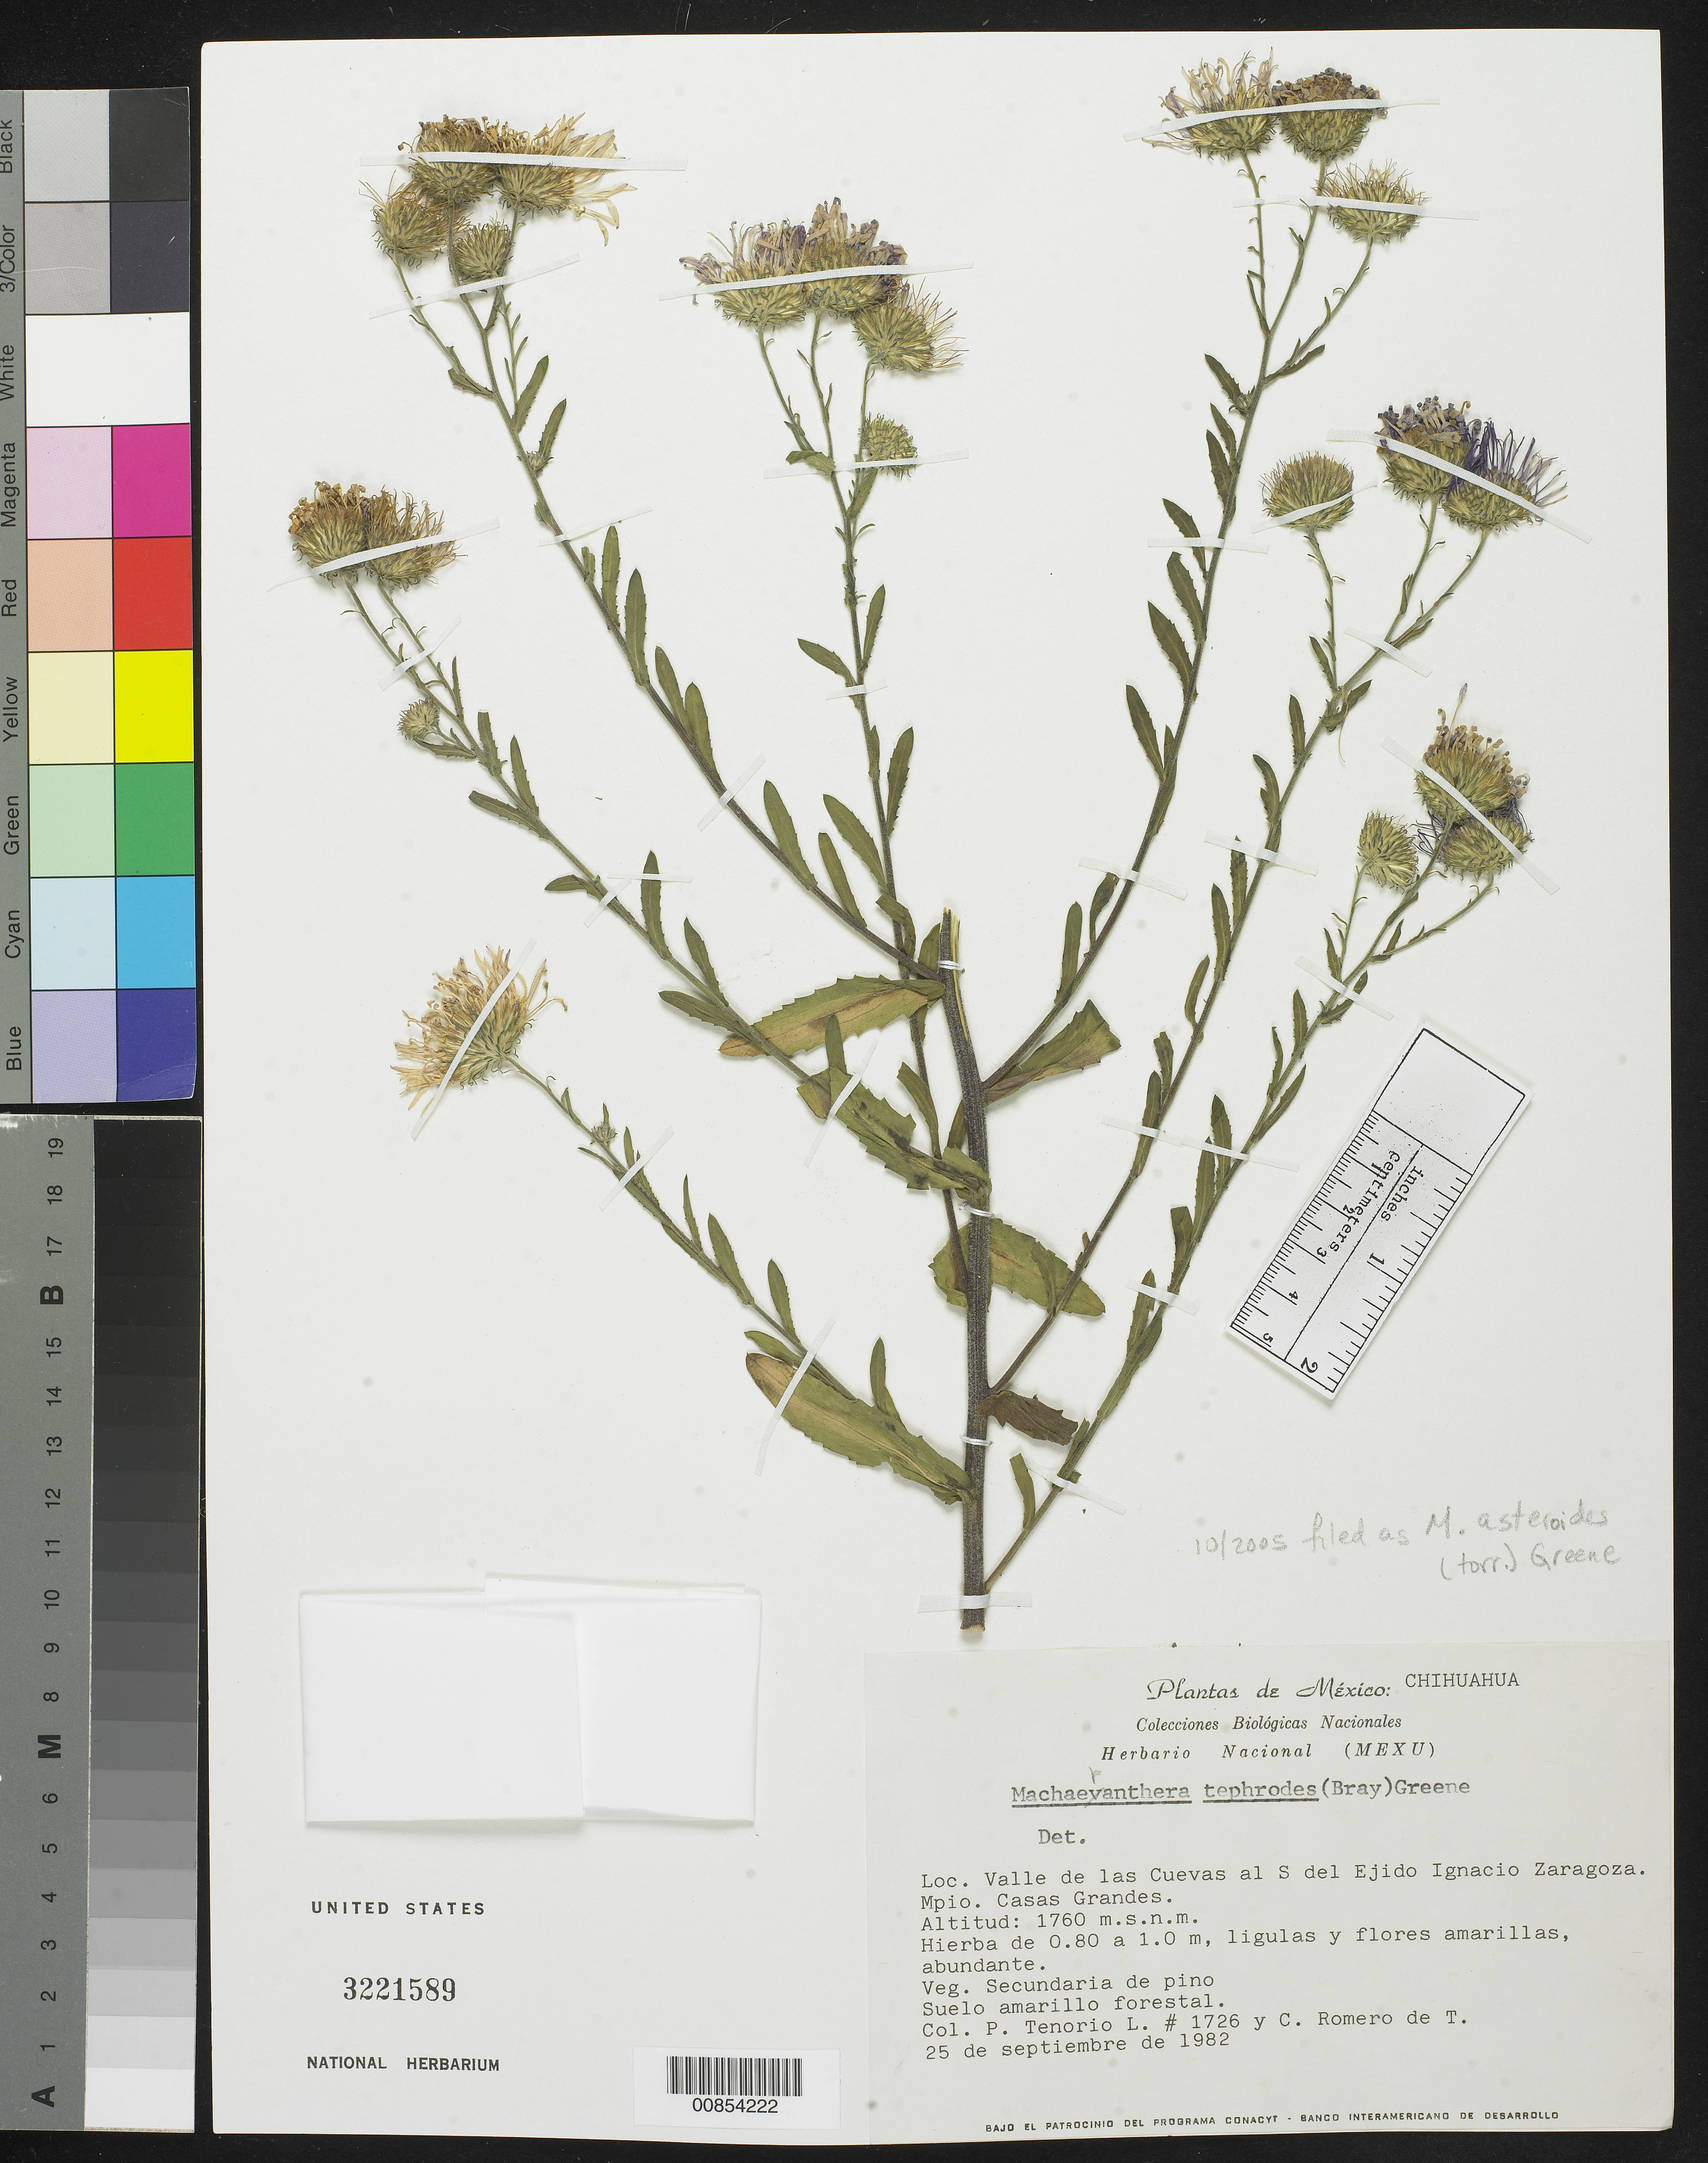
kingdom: Plantae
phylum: Tracheophyta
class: Magnoliopsida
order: Asterales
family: Asteraceae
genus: Machaeranthera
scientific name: Machaeranthera asteroides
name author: (Torr.) Greene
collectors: P. Tenorio L. & C. Romero de T.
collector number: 1726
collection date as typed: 25 Sep 1982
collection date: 1982-09-25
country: Mexico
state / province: Chihuahua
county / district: Casas Grandes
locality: Valle de las Cuevas al S del Ejido Ignacio Zaragoza.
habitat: Veg. Secundaria de pino. Suelo amarillo forestal.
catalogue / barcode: US 3221589